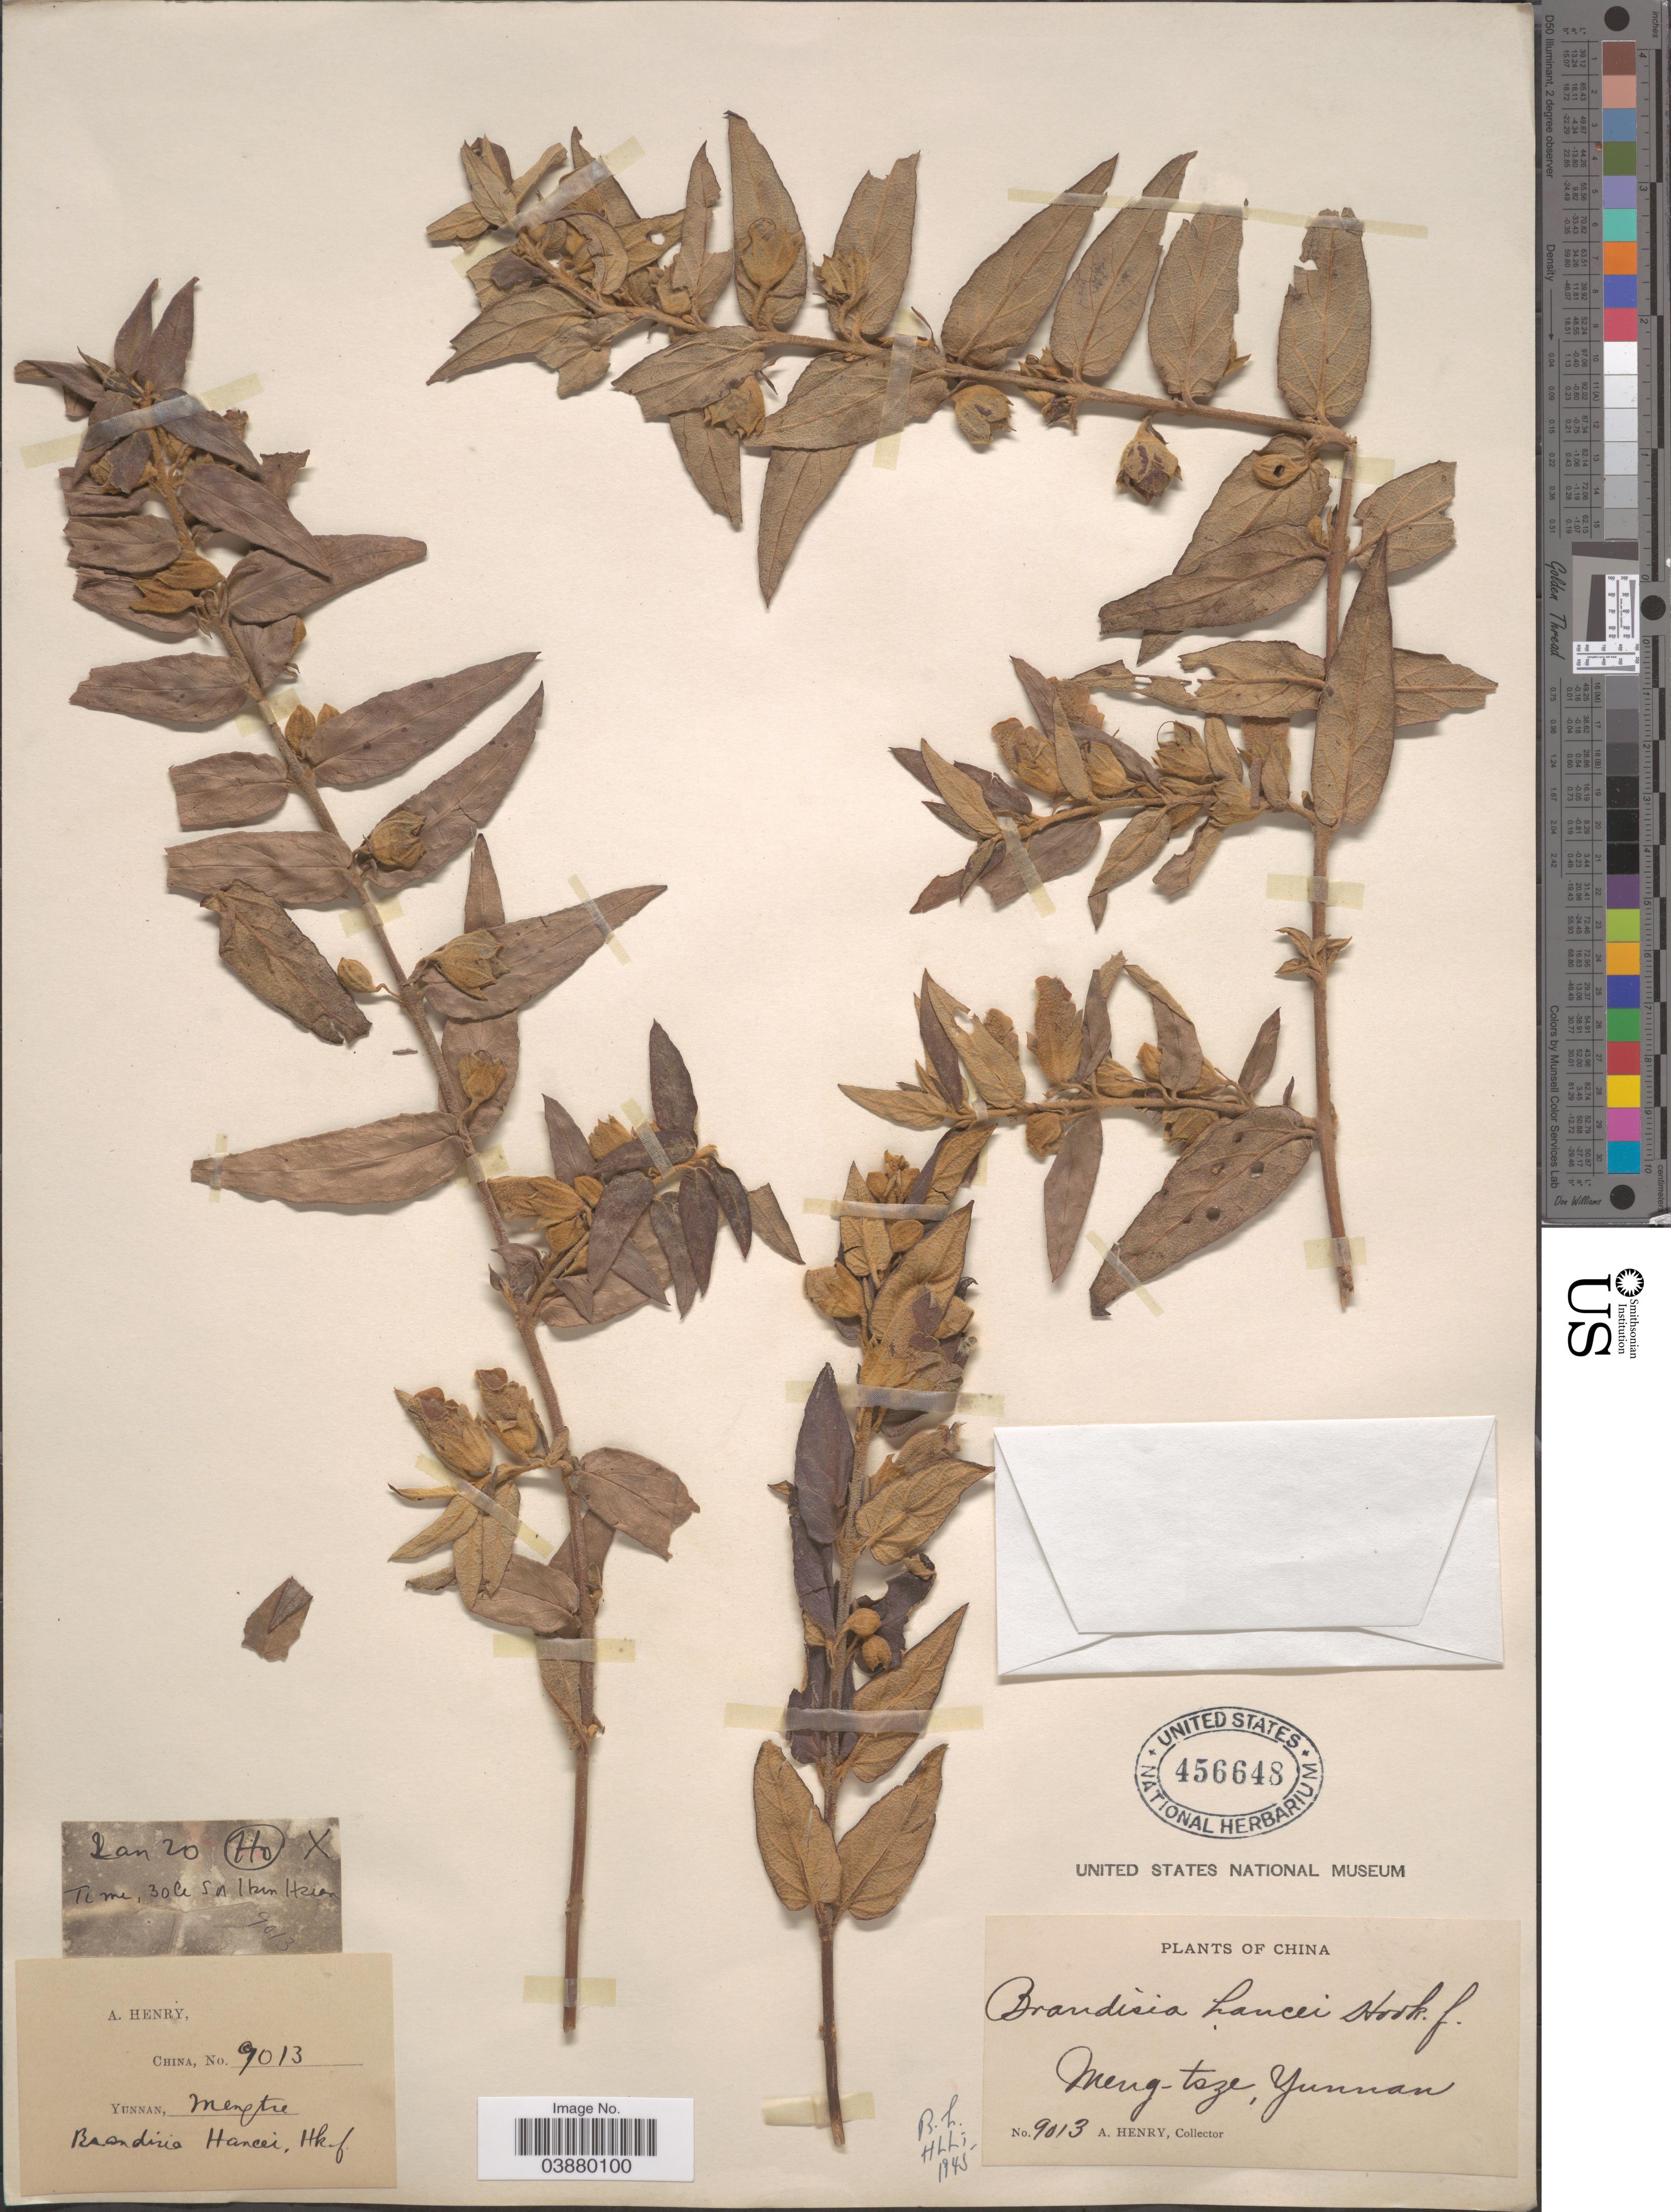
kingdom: Plantae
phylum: Tracheophyta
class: Magnoliopsida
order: Lamiales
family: Orobanchaceae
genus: Brandisia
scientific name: Brandisia hancei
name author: Hook. f.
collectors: A. Henry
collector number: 9013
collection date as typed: Transcribed d/m/y: /1/20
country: China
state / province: Yunnan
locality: Meng-tsze. Ti me, 30 li S of Hsien Hsien. Ho.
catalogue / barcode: US 456648